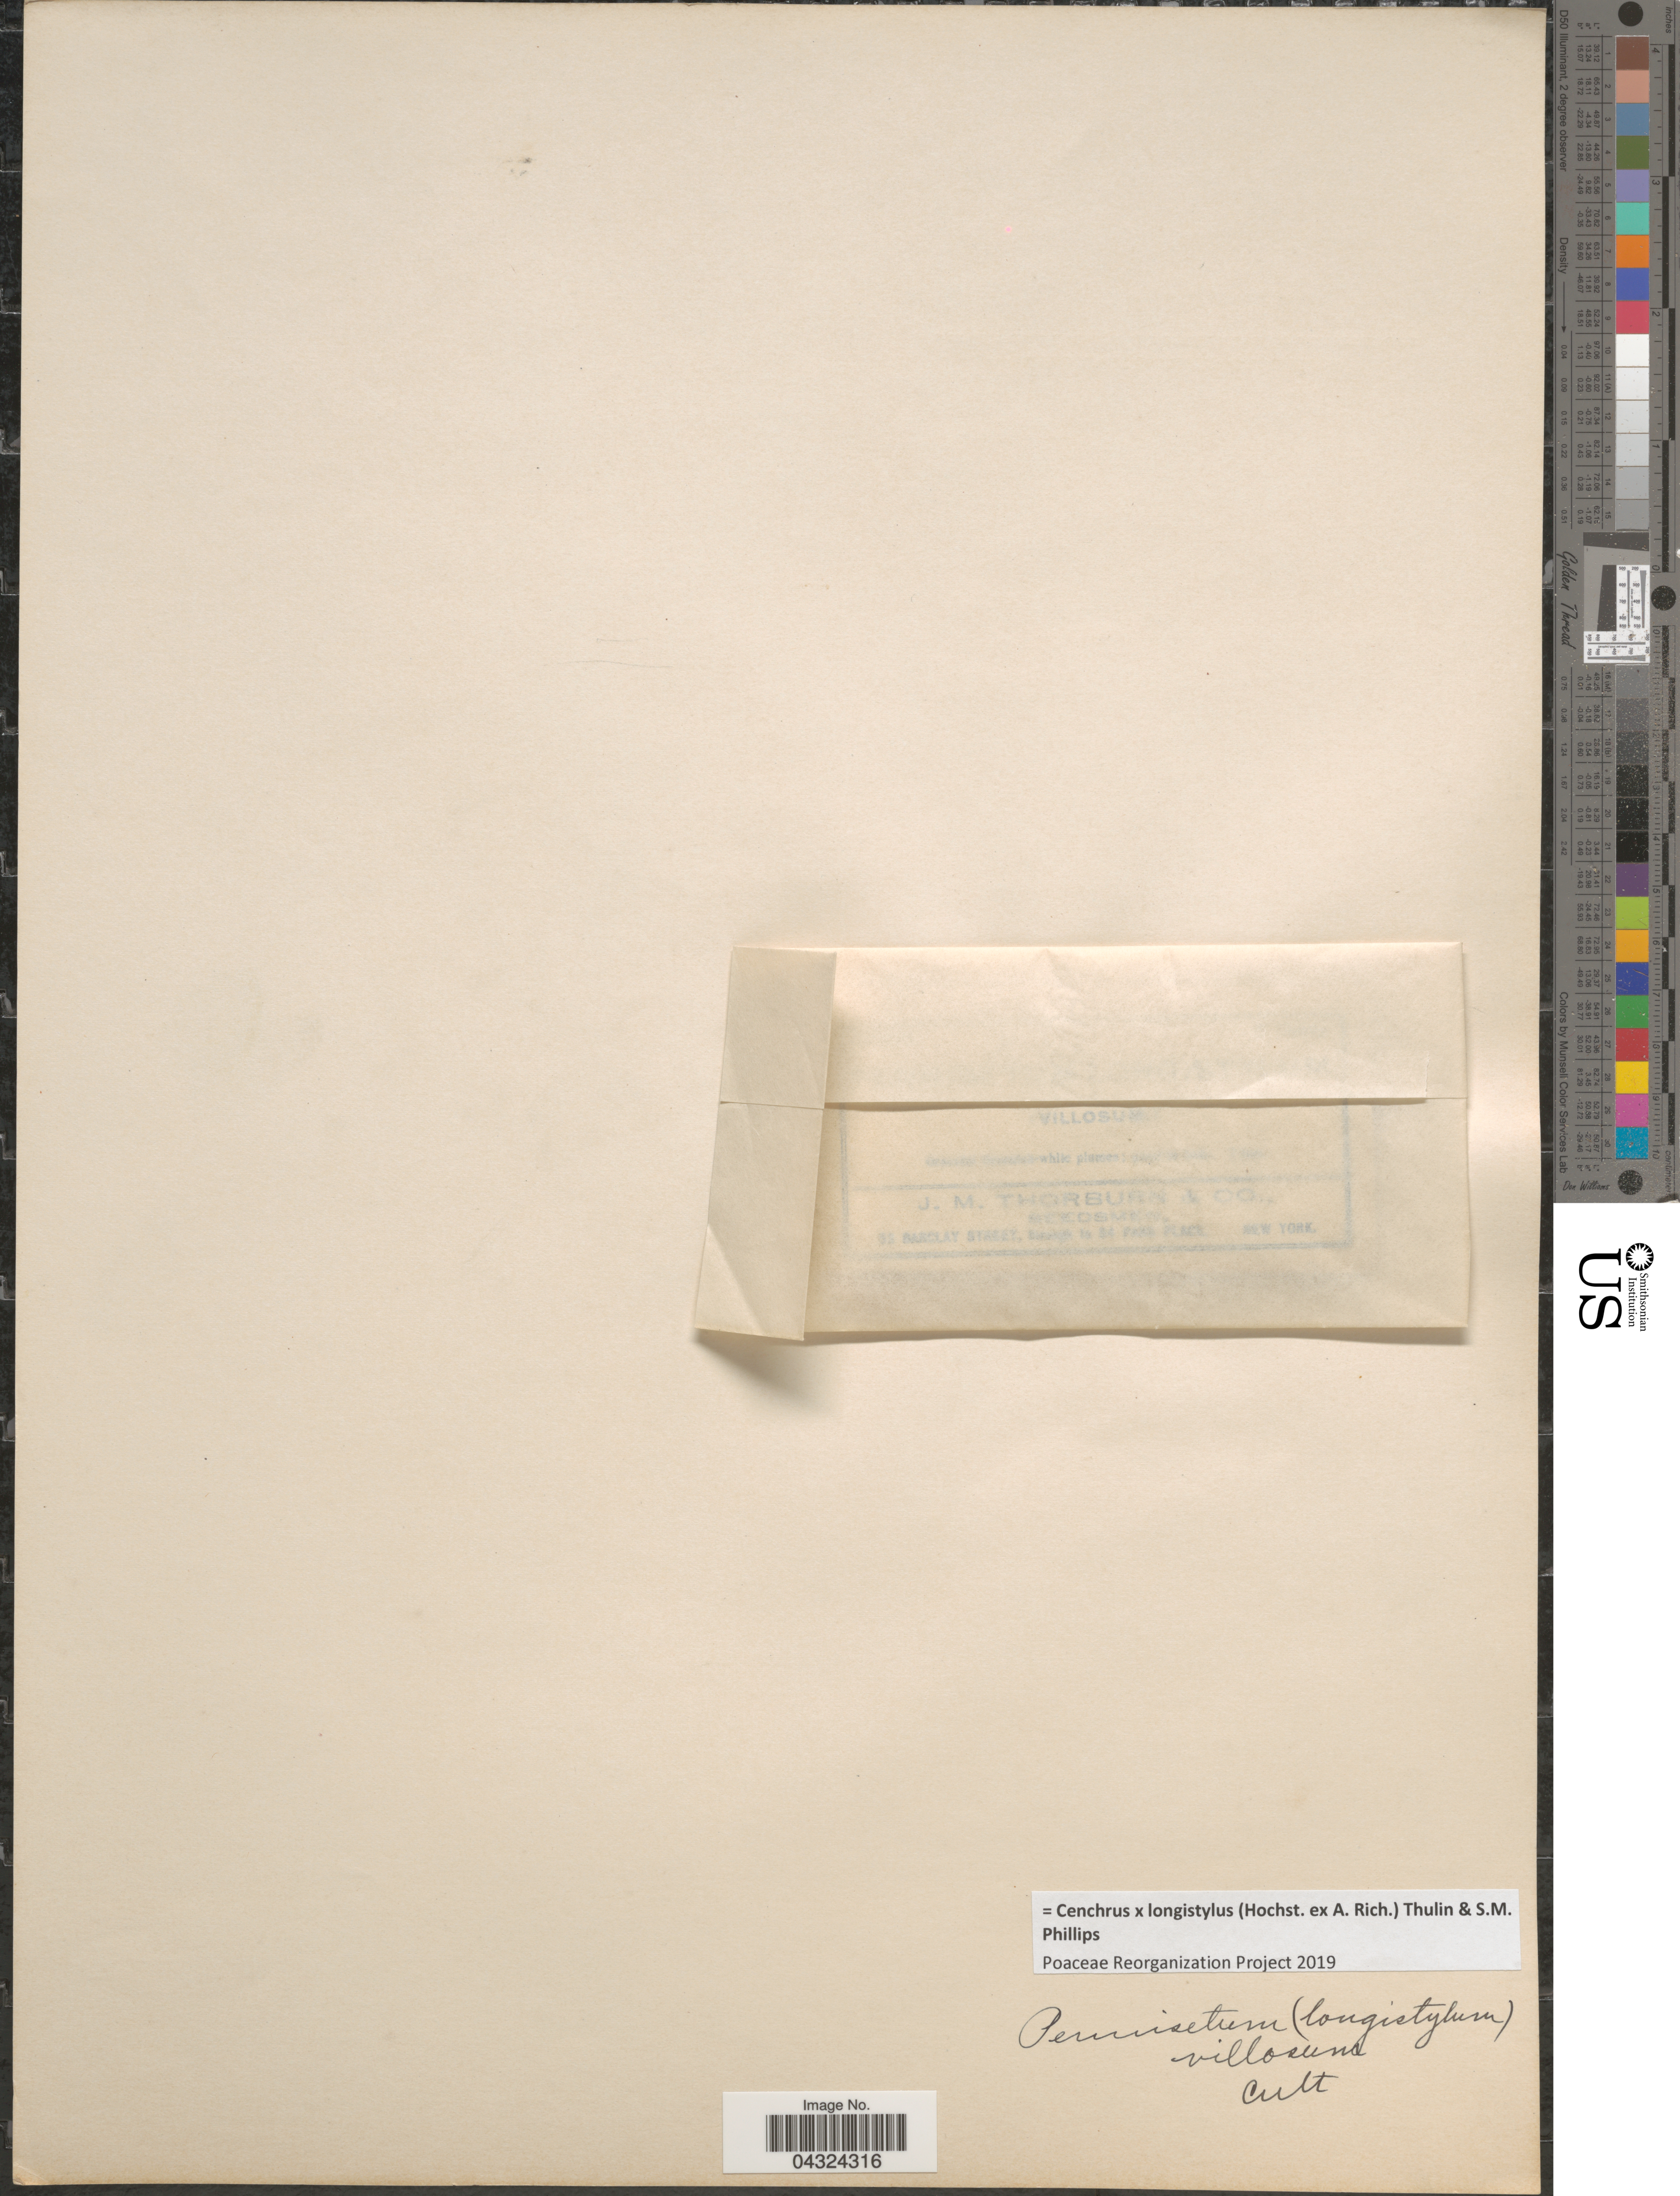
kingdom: Plantae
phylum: Tracheophyta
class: Liliopsida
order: Poales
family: Poaceae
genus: Cenchrus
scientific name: Cenchrus x longistylus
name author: (Hochst. ex A. Rich.) Thulin & S.M. Phillips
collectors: J. Thorburg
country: United States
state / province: New York